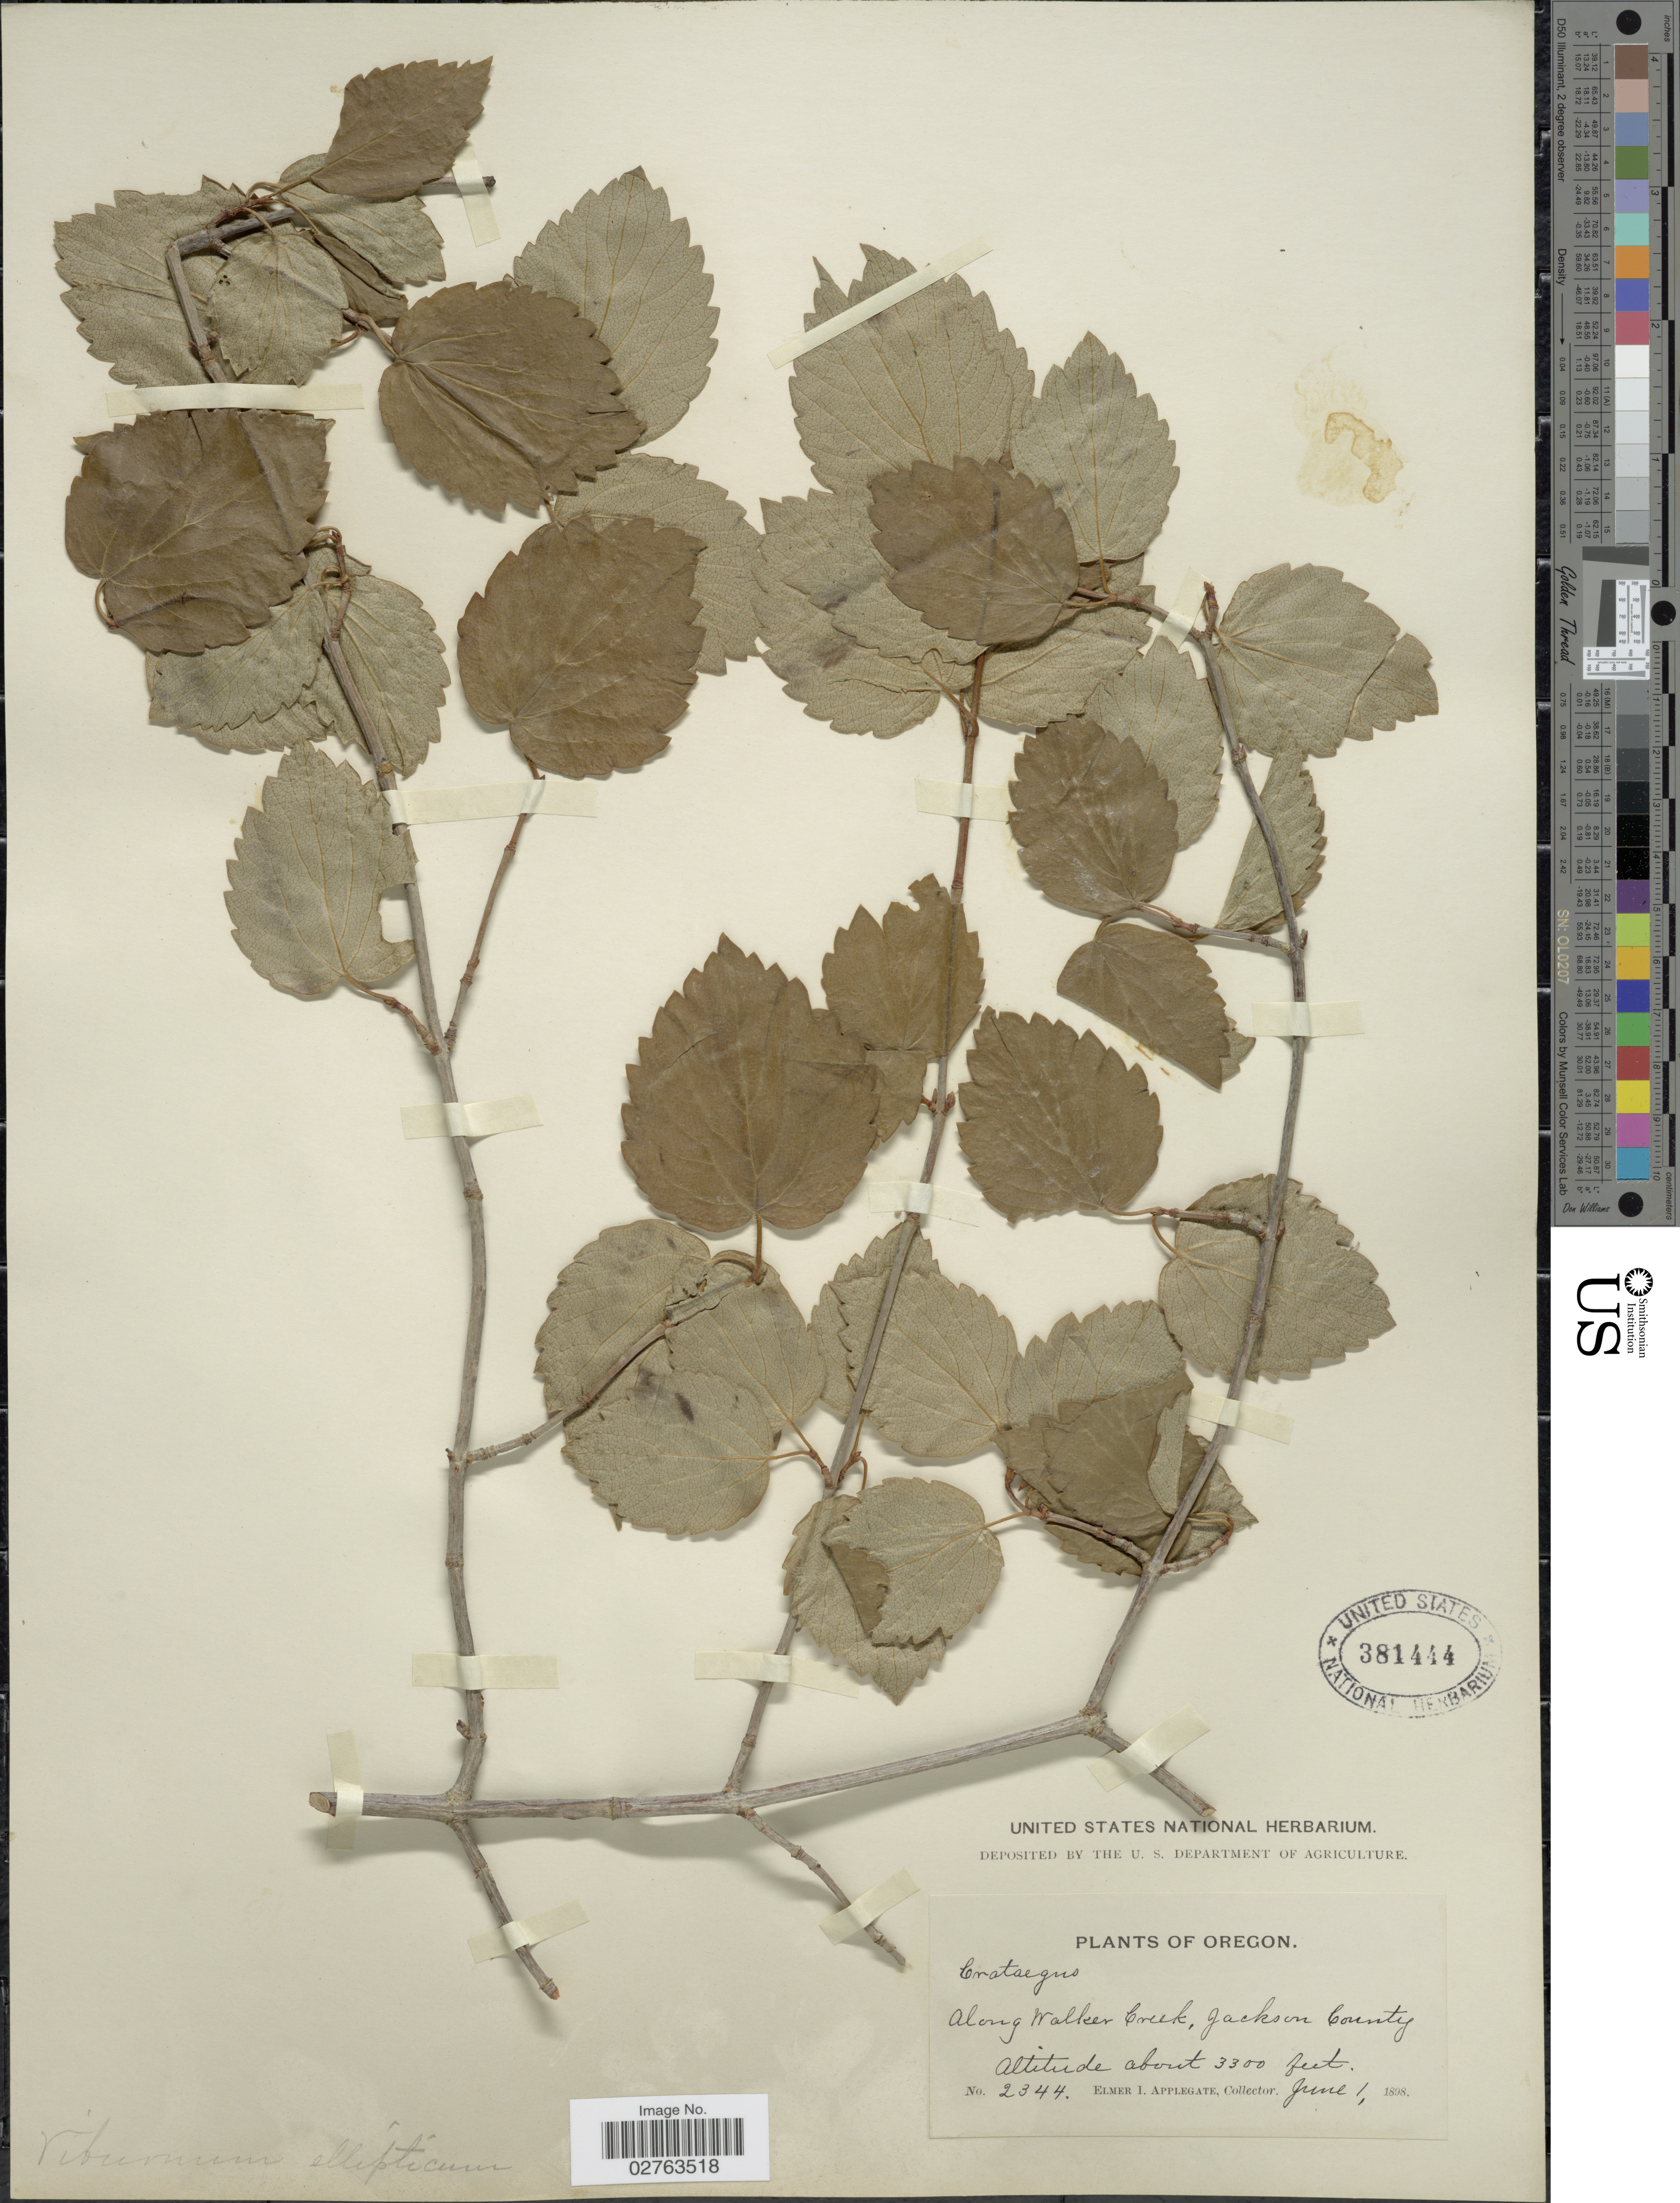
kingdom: Plantae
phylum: Tracheophyta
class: Magnoliopsida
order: Dipsacales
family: Viburnaceae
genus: Viburnum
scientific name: Viburnum ellipticum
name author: Hook.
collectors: E. I. Applegate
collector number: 2344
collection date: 1898-06-01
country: United States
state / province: Oregon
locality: Along Walker Creek, Jackson County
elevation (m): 1006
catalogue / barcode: US 381444